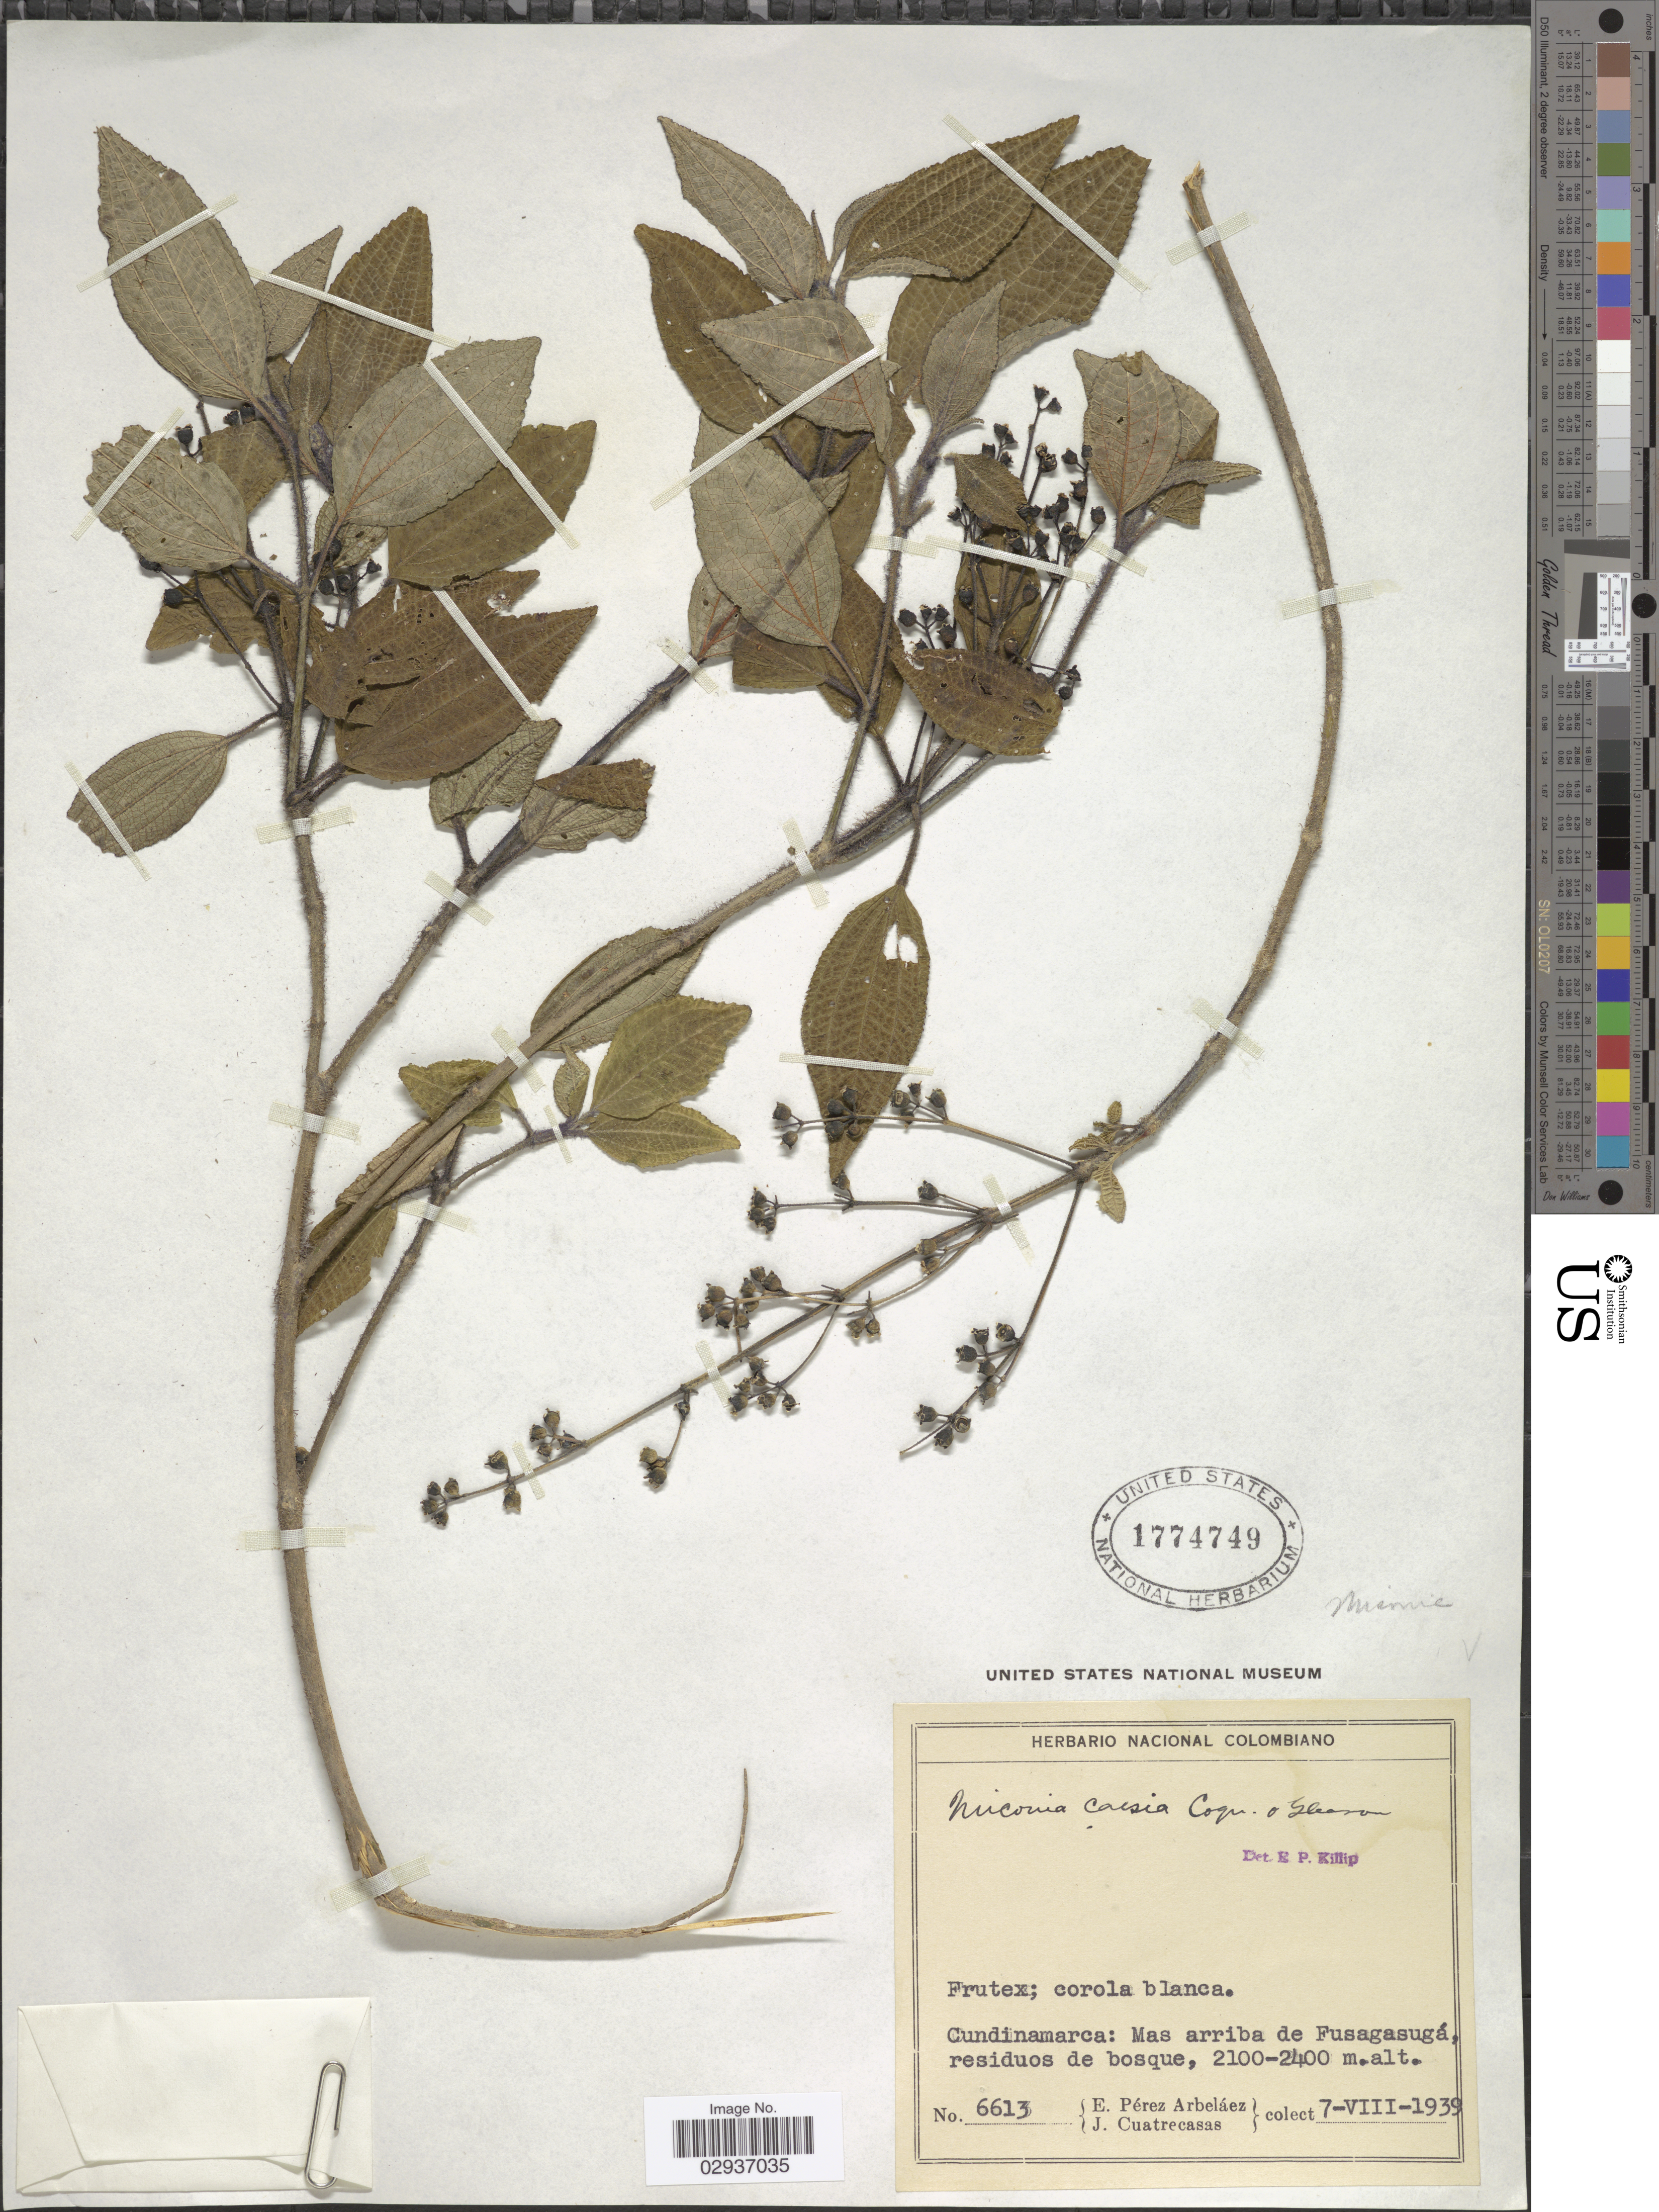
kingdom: Plantae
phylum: Tracheophyta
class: Magnoliopsida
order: Myrtales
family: Melastomataceae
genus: Miconia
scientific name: Miconia caesia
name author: Cogn. & Gleason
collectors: E. Pérez Arbeláez & J. Cuatrecasas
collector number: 6613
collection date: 1939-08-07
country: Colombia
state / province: Cundinamarca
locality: Cundinamarca: Mas arriba de Fusagasugá.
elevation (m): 2100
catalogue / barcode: US 1774749